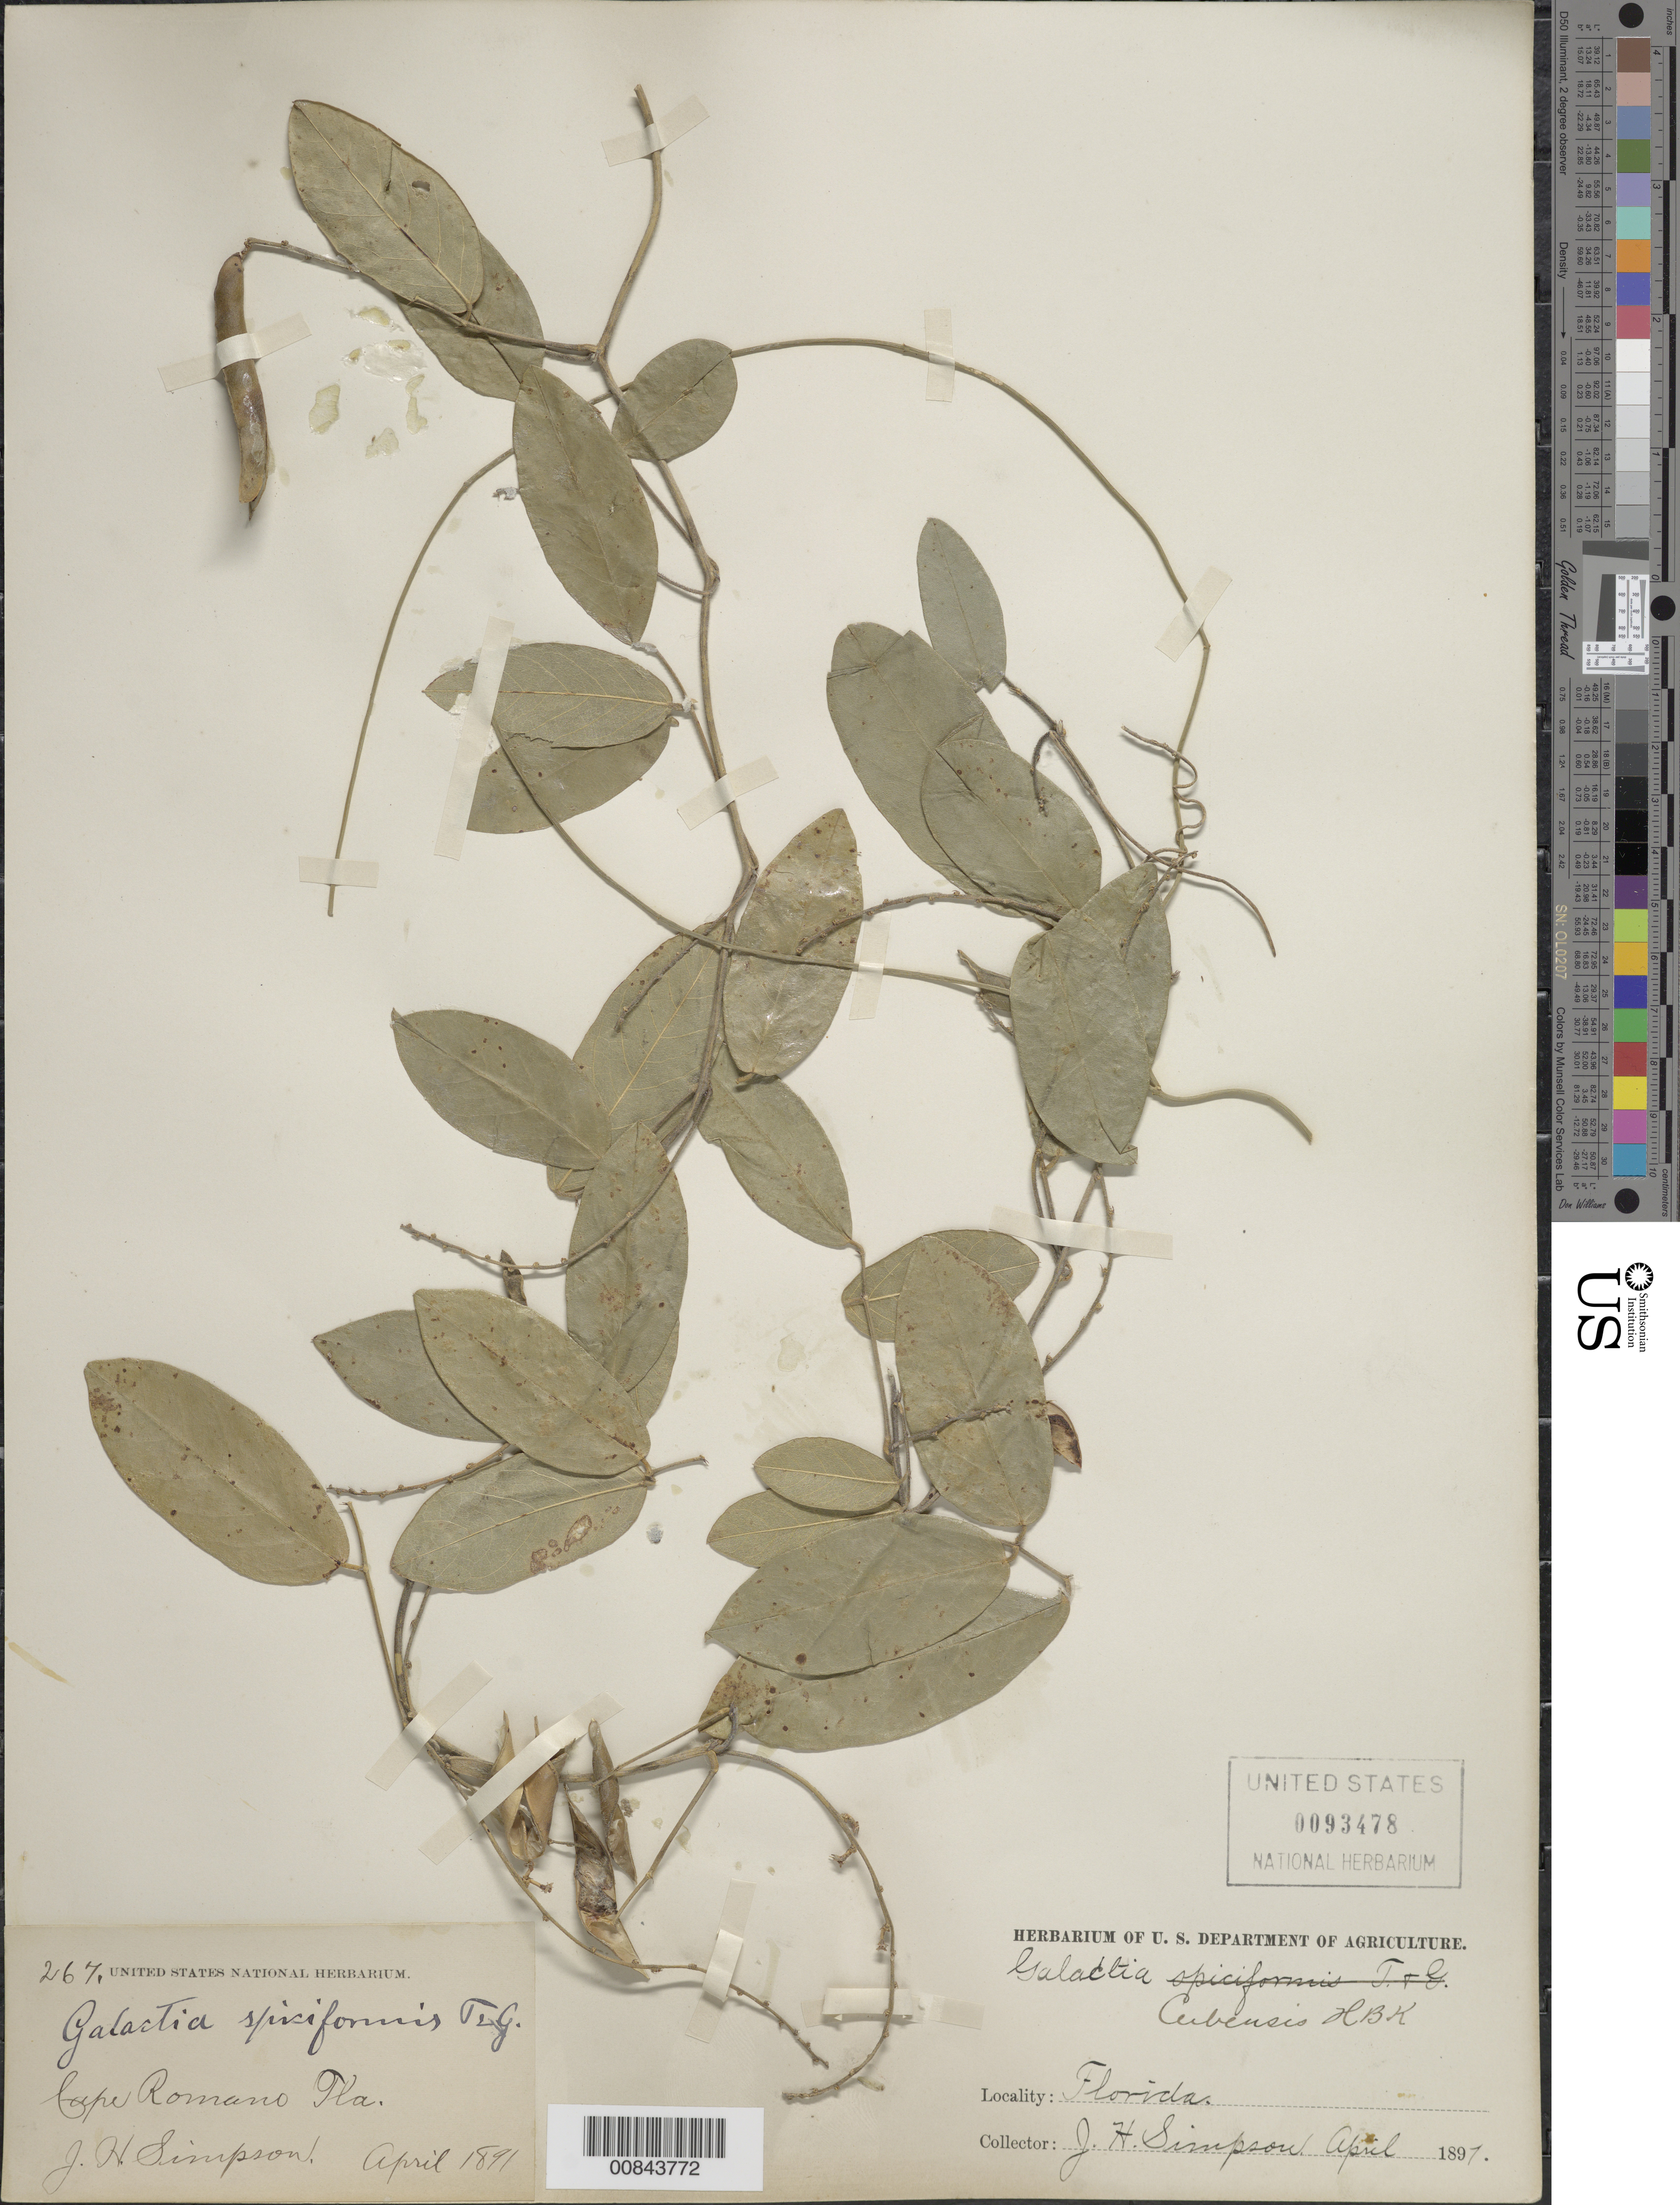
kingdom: Plantae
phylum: Tracheophyta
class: Magnoliopsida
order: Fabales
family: Fabaceae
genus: Galactia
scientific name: Galactia cubensis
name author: Kunth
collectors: J. H. Simpson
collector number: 267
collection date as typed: Apr 1891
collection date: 1891-04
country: United States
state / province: Florida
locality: Cape Romano.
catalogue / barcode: US 93478